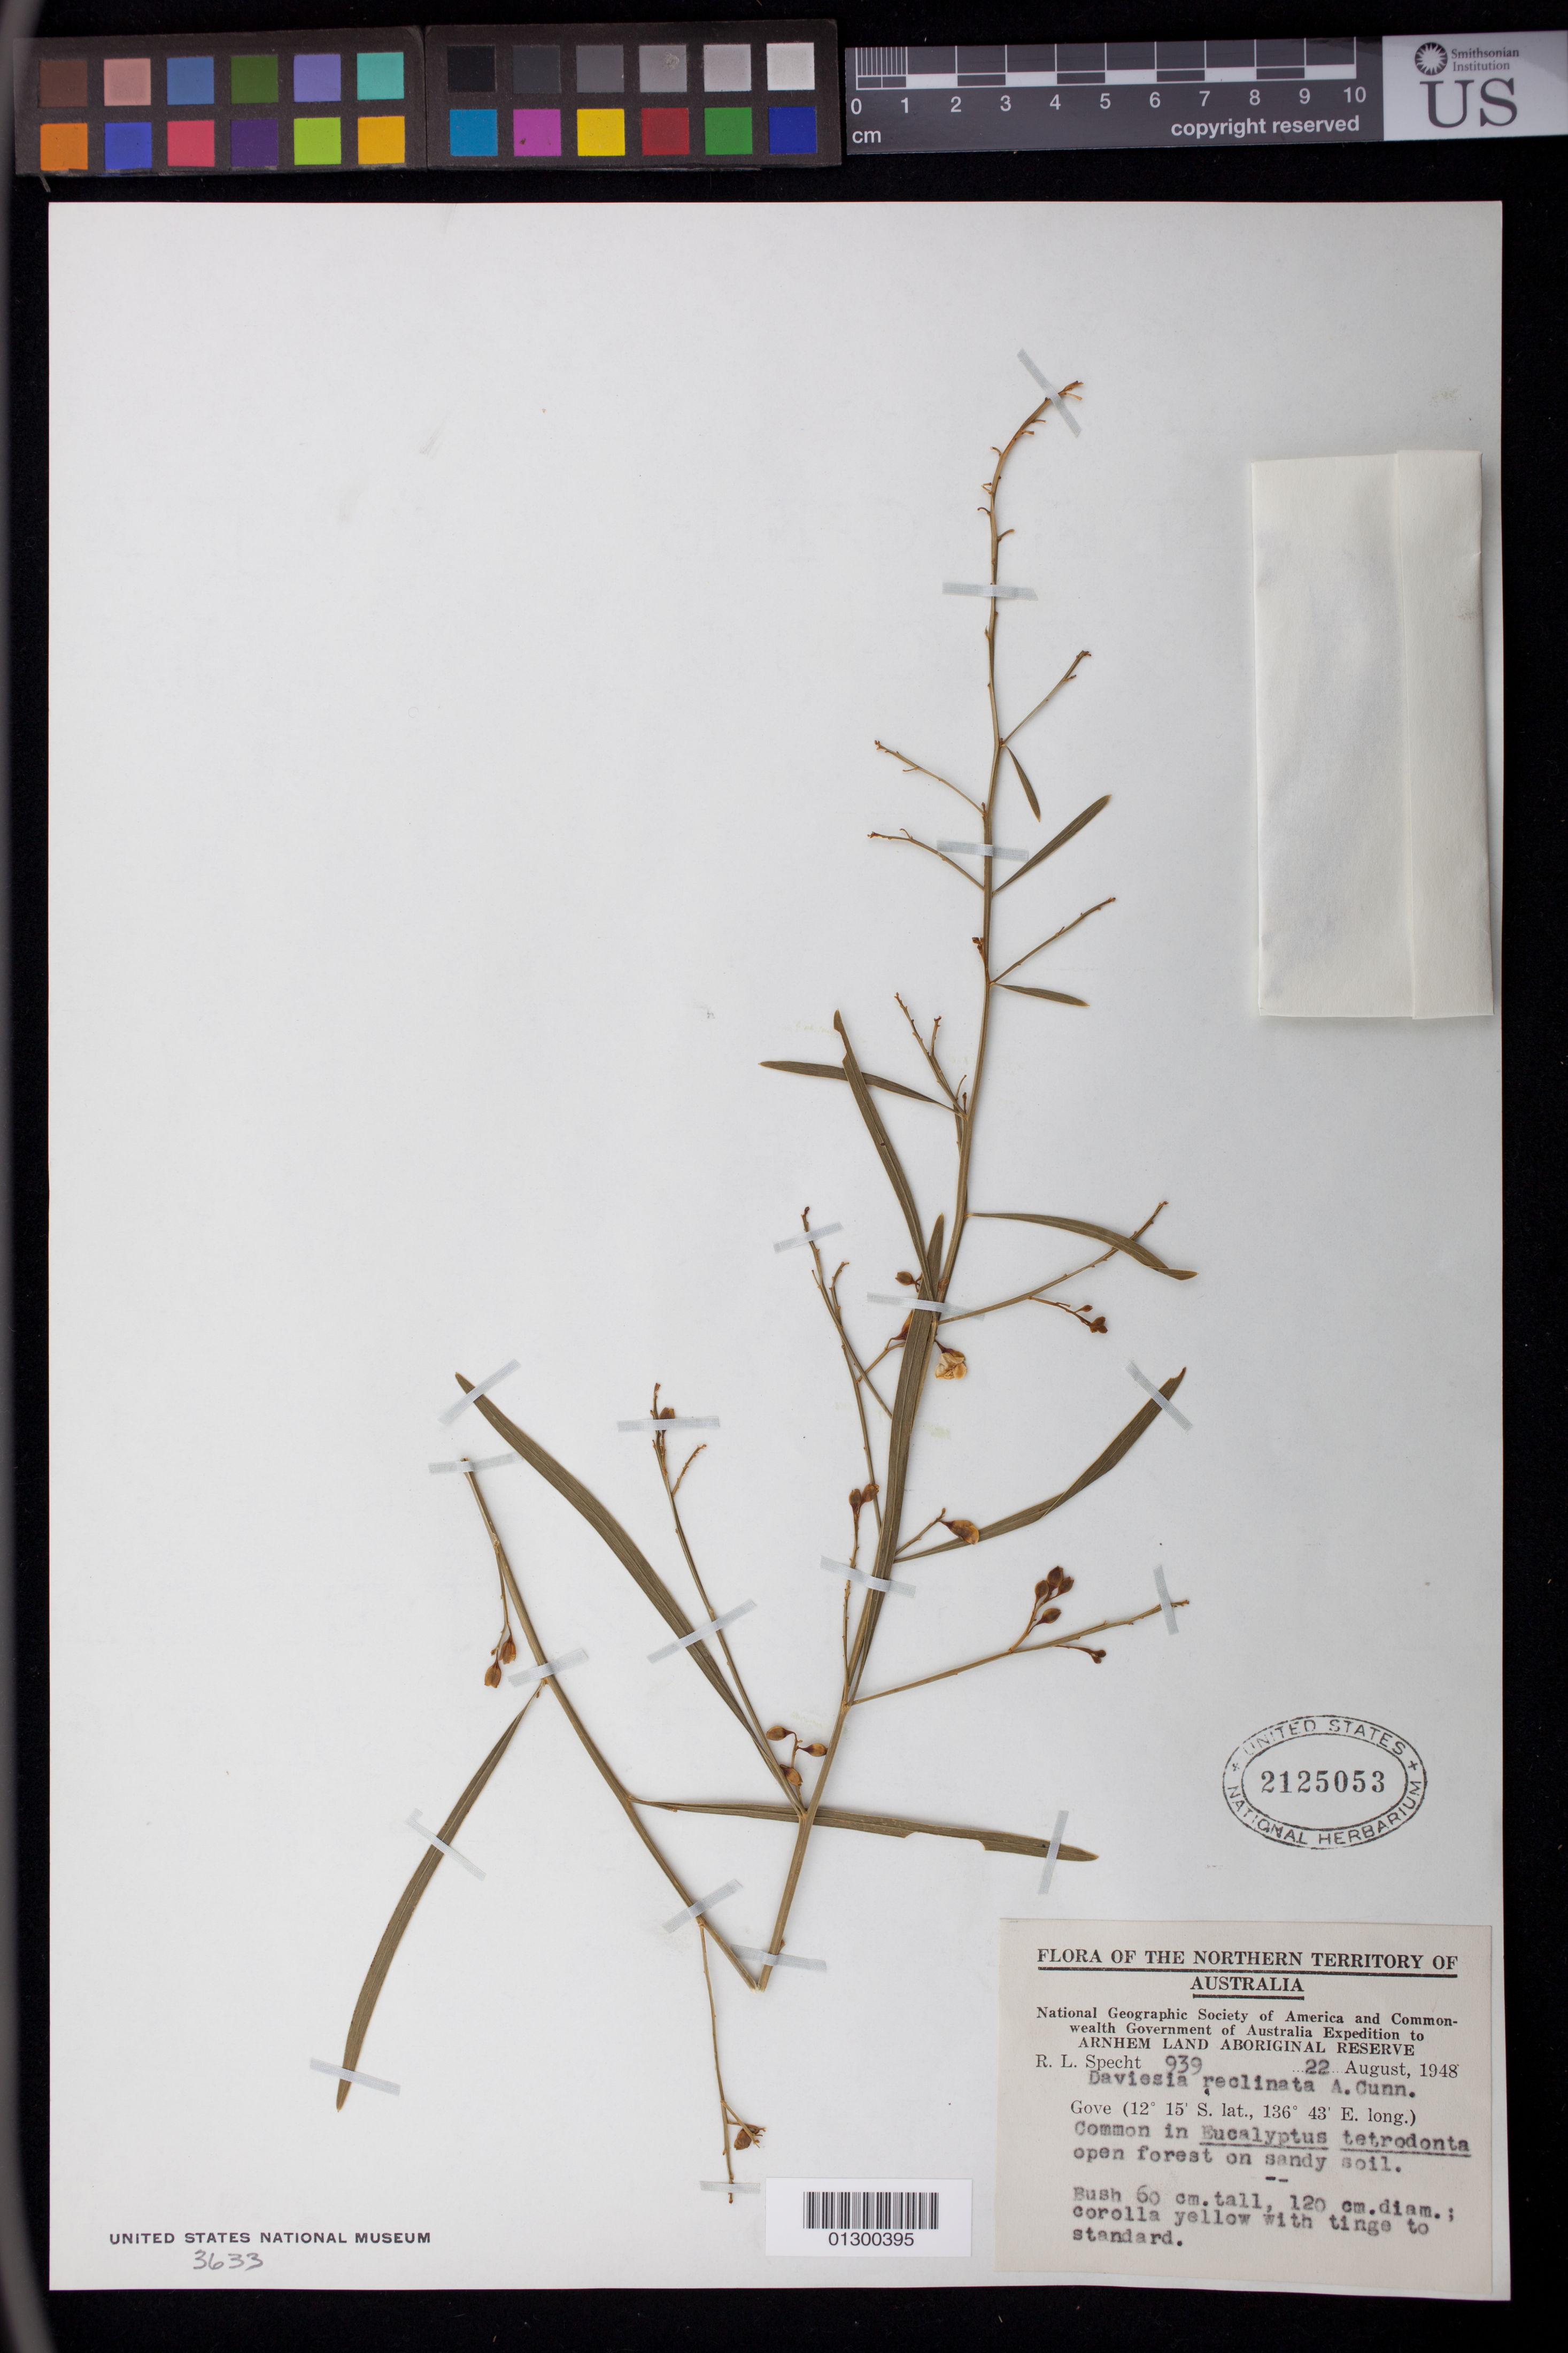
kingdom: Plantae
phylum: Tracheophyta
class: Magnoliopsida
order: Fabales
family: Fabaceae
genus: Daviesia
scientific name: Daviesia reclinata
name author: A. Cunn. ex Benth.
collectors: R. L. Specht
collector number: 939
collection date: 1948-08-22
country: Australia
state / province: Northern Territory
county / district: East Arnhem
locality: Gove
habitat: Common on Eucalyptus tetrodonta open forest on sandy soil.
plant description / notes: Bush 60 cm. tall, 120 cm. diam.; corolla yellow with tinge to standard.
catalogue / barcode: US 2125053